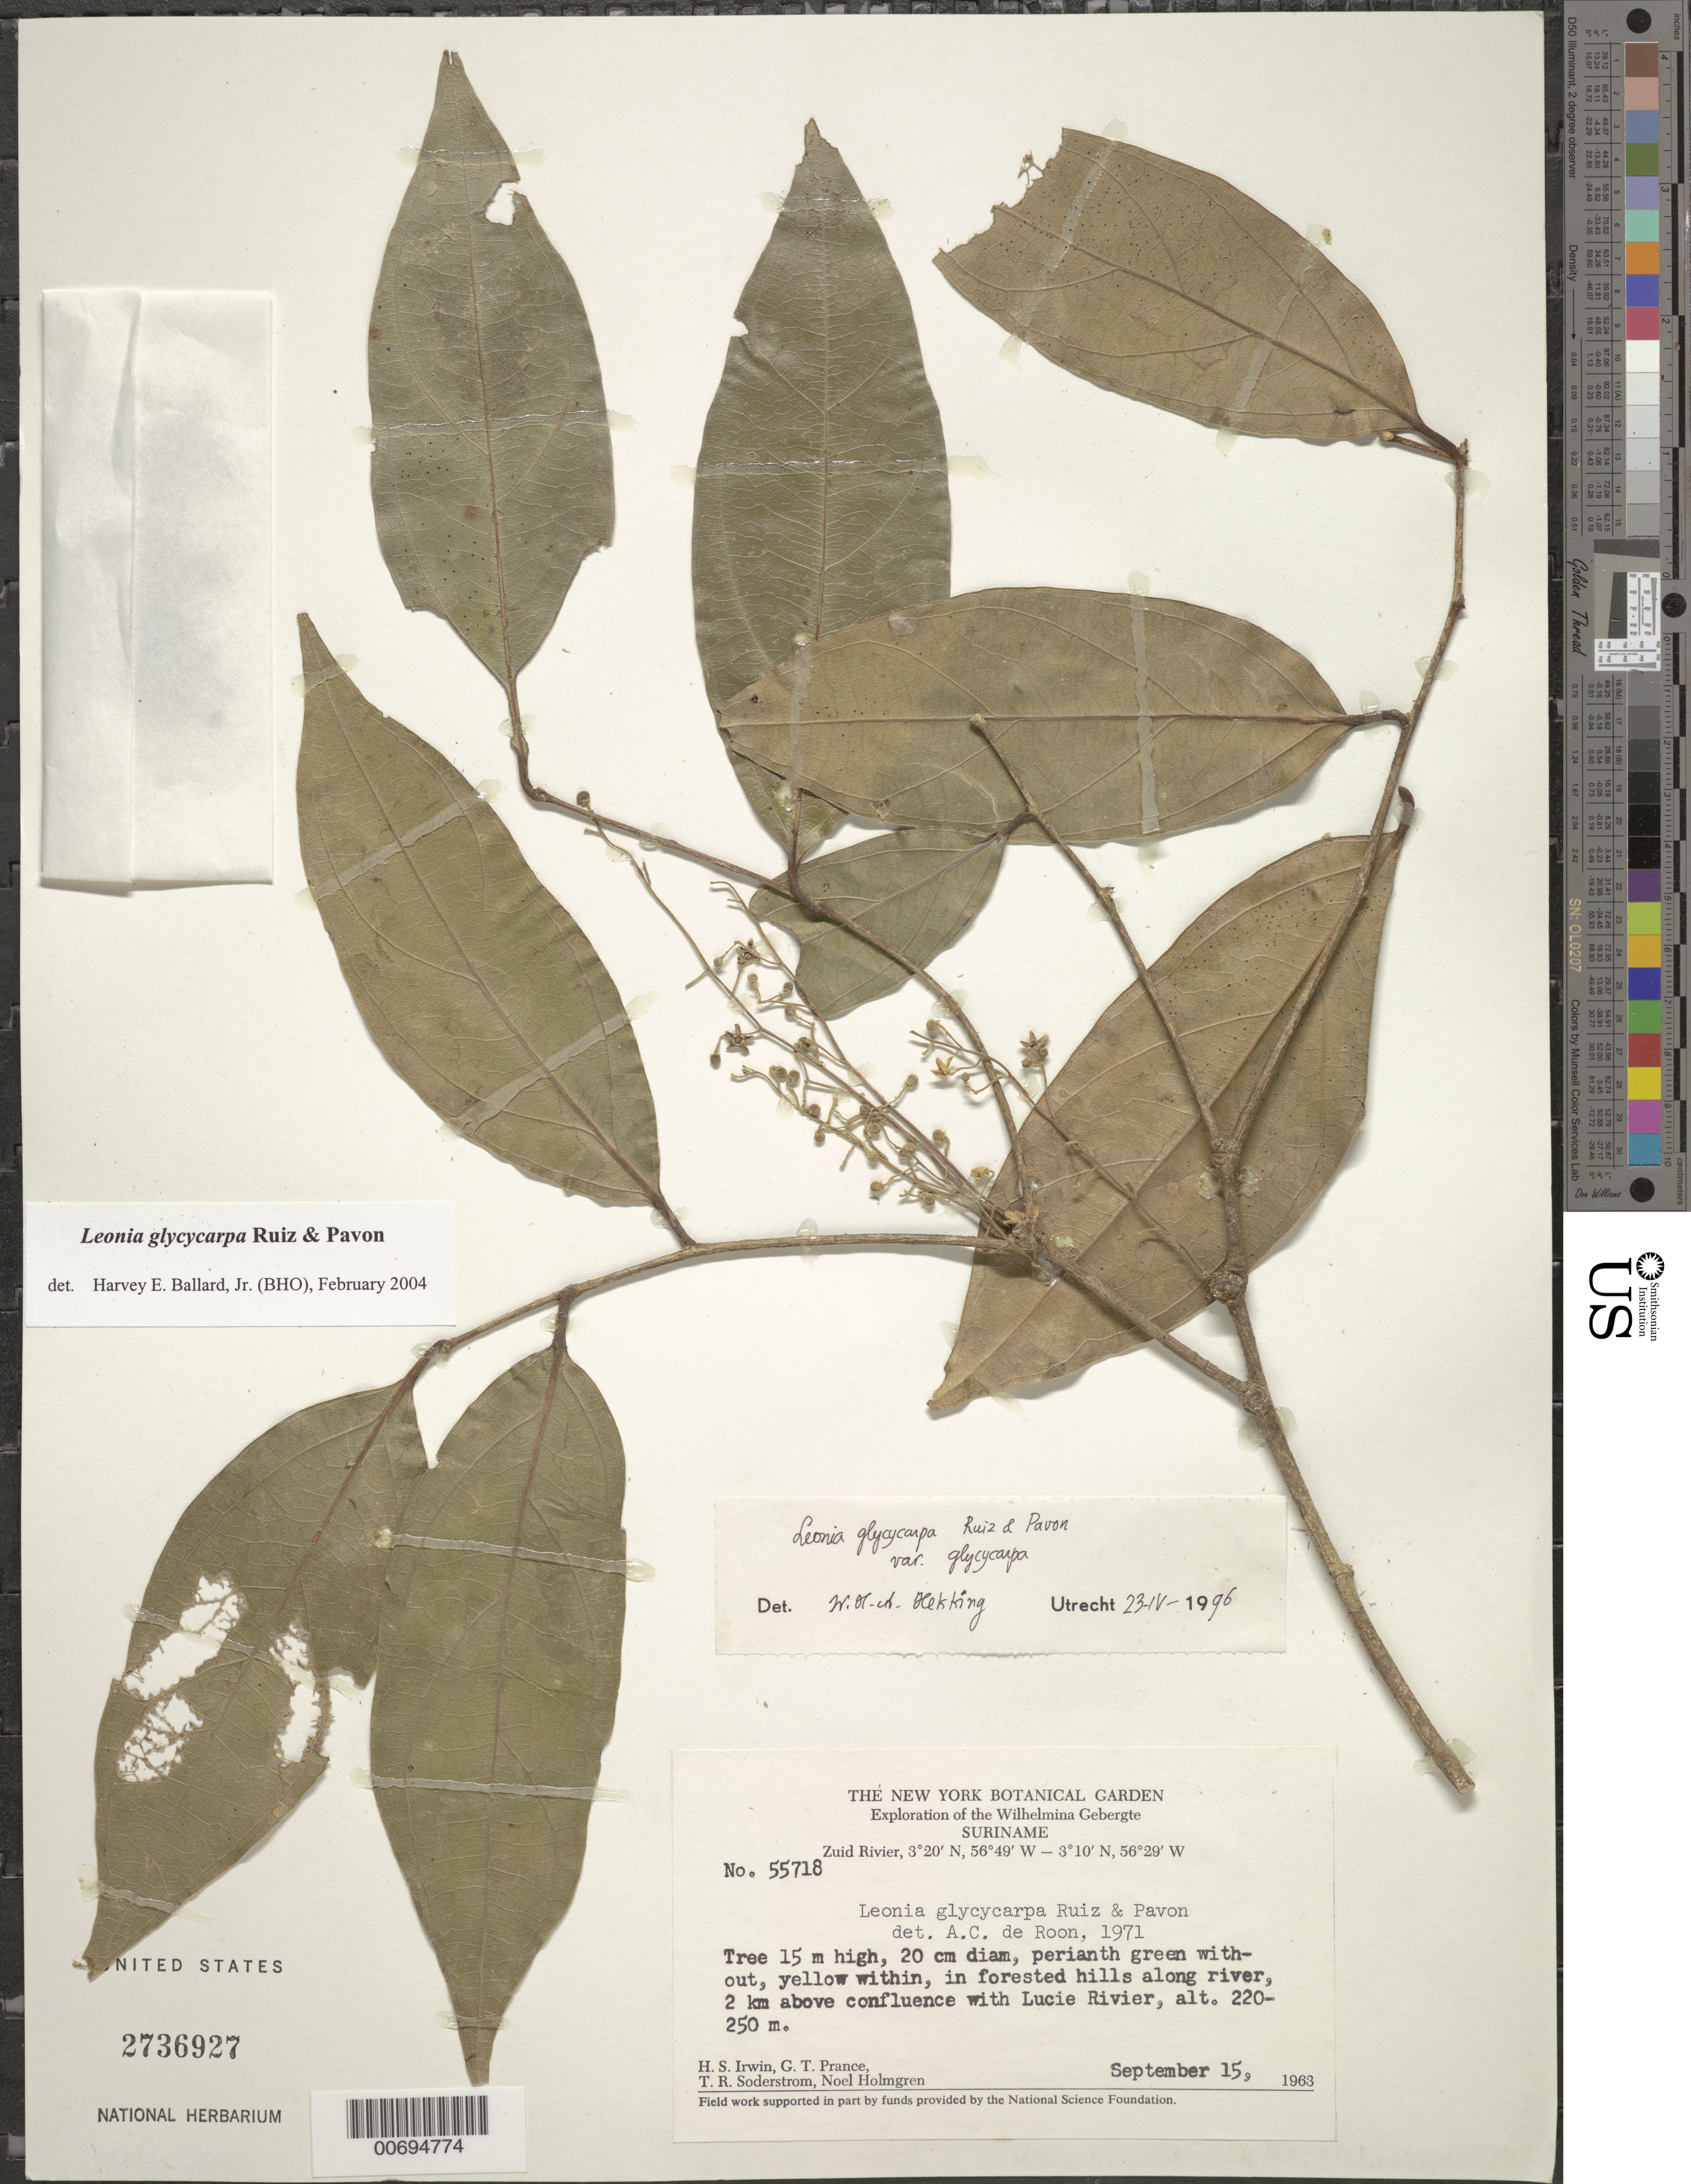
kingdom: Plantae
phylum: Tracheophyta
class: Magnoliopsida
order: Malpighiales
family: Violaceae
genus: Leonia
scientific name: Leonia glycycarpa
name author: Ruiz & Pav.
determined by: Ballard, Harvey E.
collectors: H. Irwin, G. T. Prance, T. R. Soderstrom & N. H. Holmgren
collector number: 55718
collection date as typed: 15-Sep-63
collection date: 1963-09-15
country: Suriname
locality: Zuid River, 2 km above confluence with Lucie R., Wilhelmina Gebergte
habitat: Forested hills along river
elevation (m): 220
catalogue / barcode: US 2736927